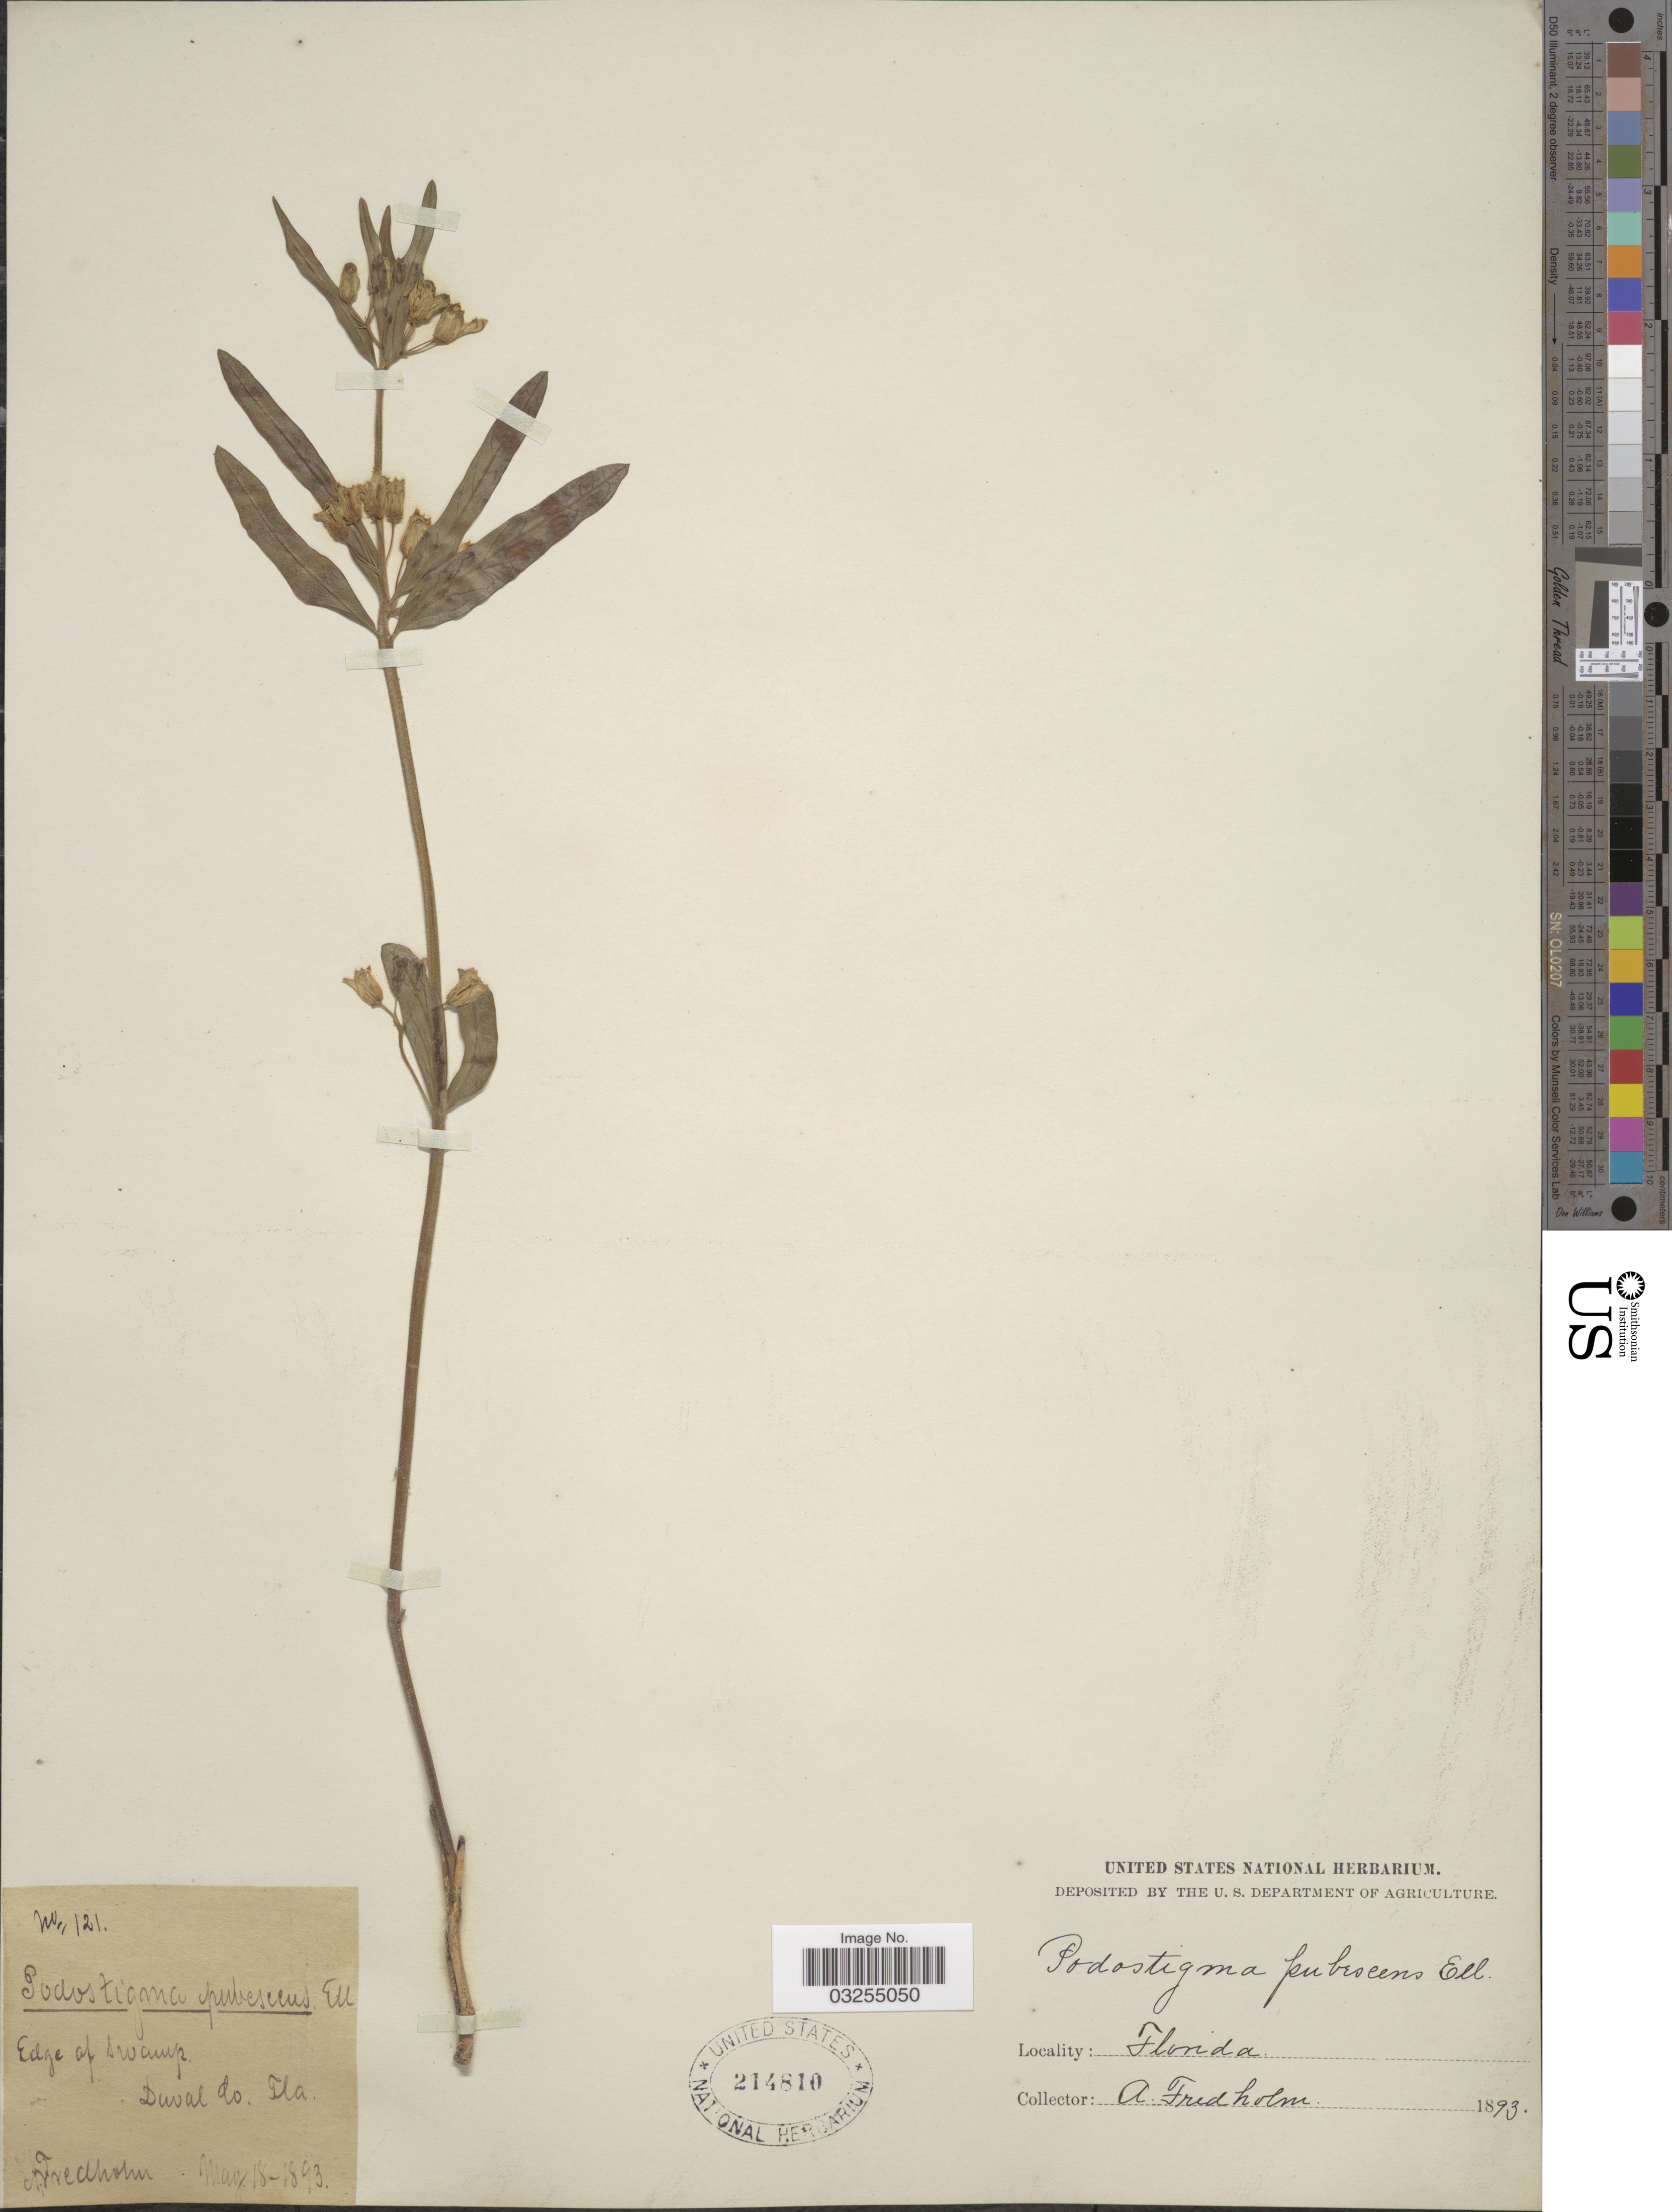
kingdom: Plantae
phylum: Tracheophyta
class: Magnoliopsida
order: Gentianales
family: Apocynaceae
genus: Asclepias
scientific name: Asclepias pedicellata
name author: Walter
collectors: A. Liljeholm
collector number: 121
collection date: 1893-05-18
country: United States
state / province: Florida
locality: Duval Co. Fla.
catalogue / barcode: US 214810